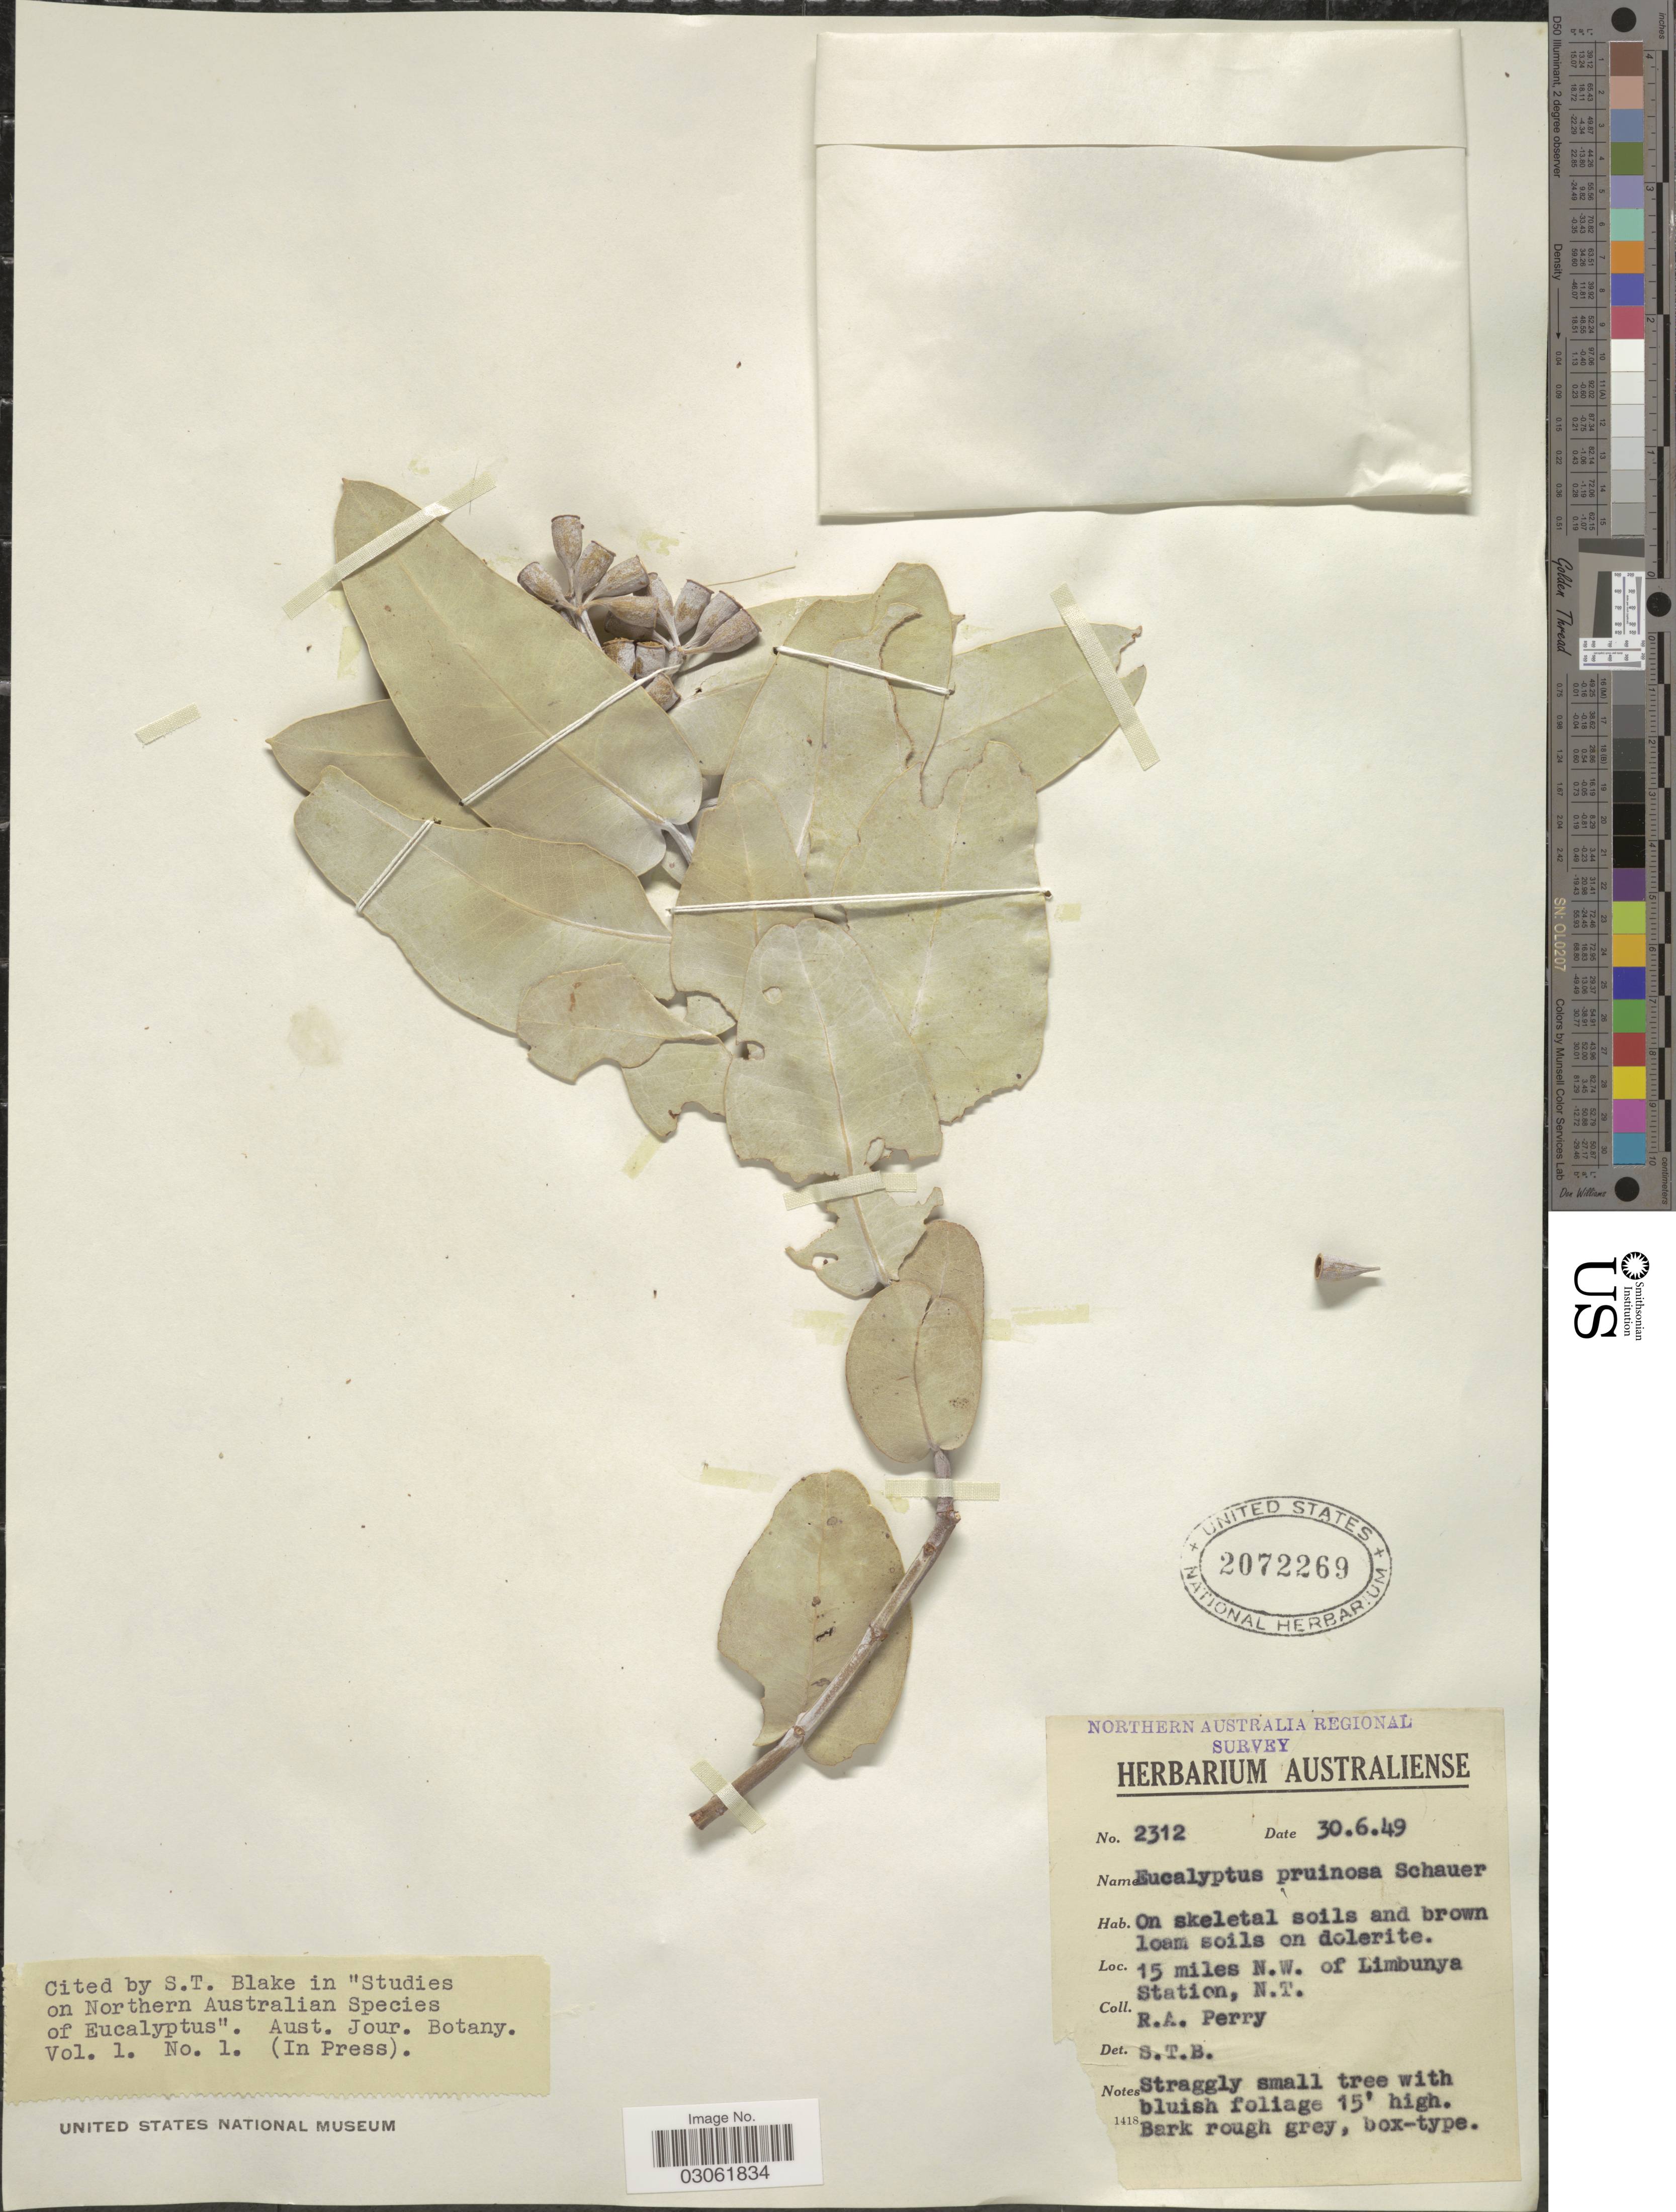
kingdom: Plantae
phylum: Tracheophyta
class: Magnoliopsida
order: Myrtales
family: Myrtaceae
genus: Eucalyptus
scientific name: Eucalyptus pruinosa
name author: Schauer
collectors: Perry, R. A.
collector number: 2312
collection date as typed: Transcribed d/m/y: 30/6/49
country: Australia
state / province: Northern Territory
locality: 15 miles N.W. of Limbunya Station.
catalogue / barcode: US 2072269